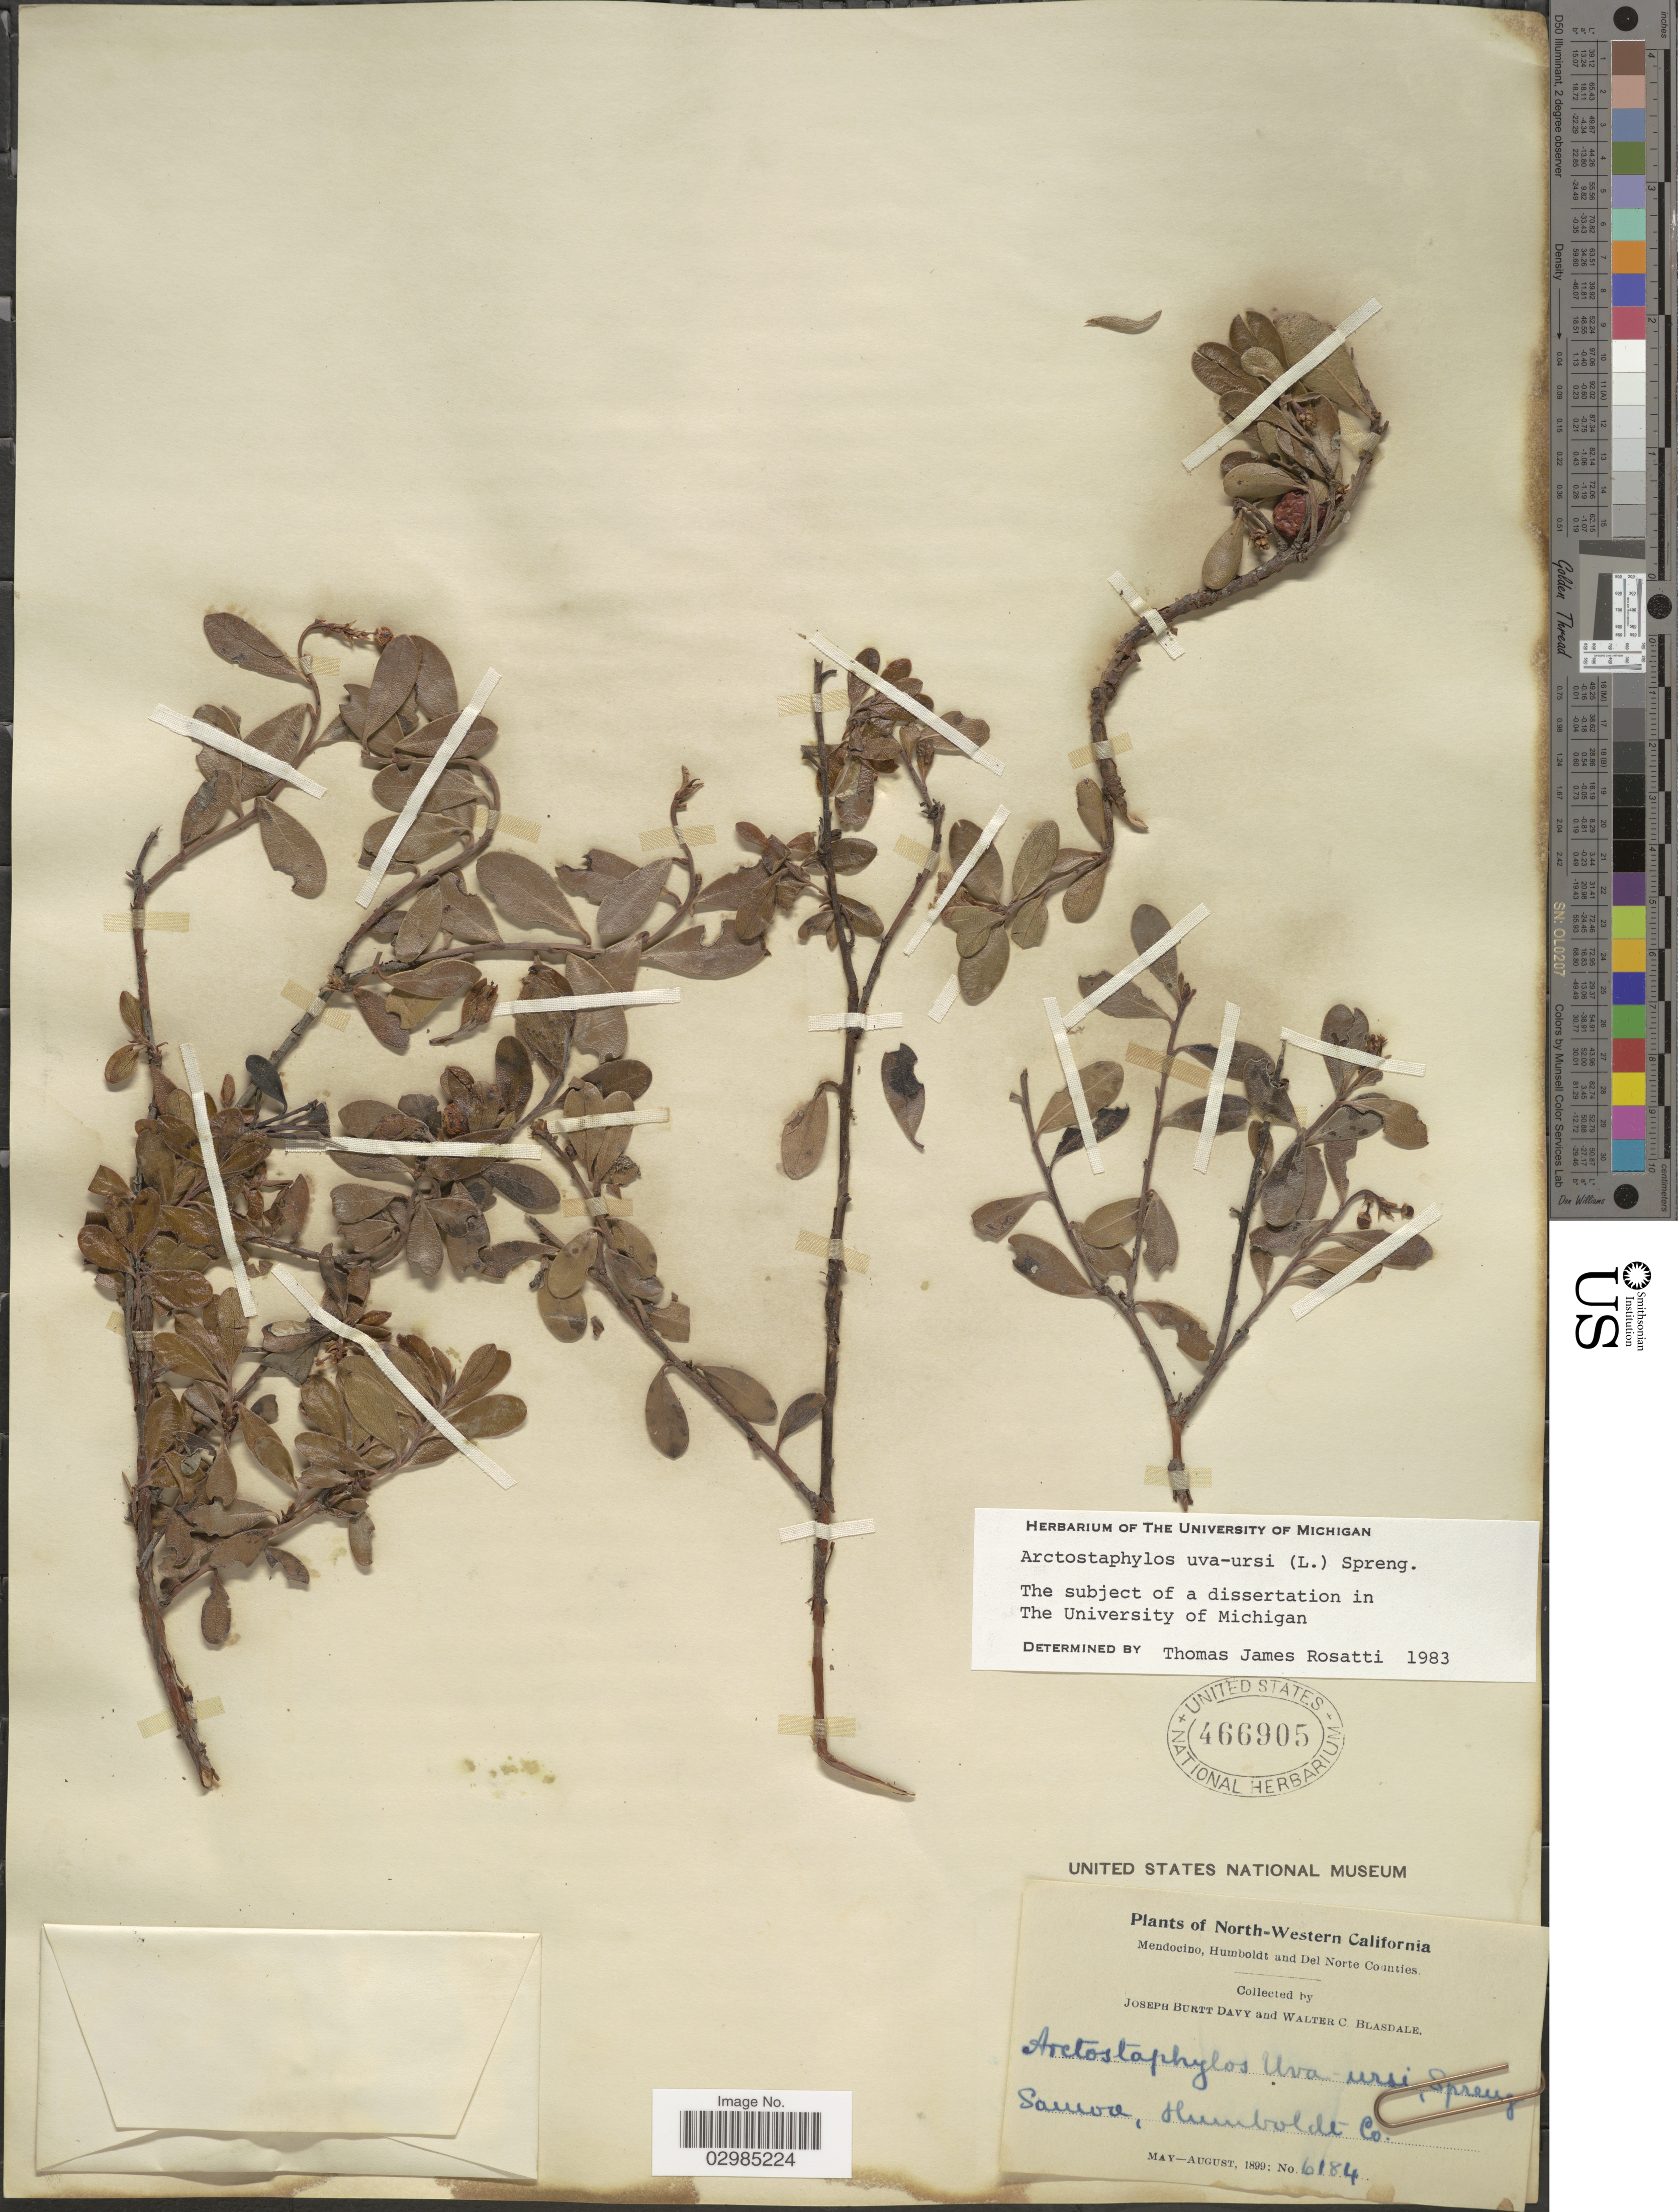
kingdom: Plantae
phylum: Tracheophyta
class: Magnoliopsida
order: Ericales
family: Ericaceae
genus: Arctostaphylos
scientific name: Arctostaphylos uva-ursi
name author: (L.) Spreng.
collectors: J. Burtt Davy & W. Blasdale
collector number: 6184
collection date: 1899-05/1899-08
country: United States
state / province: California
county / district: Humboldt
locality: North-Western California. Mendocino, Humboldt and Del Norte Counties. Samoa, Humboldt Co.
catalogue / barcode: US 466905